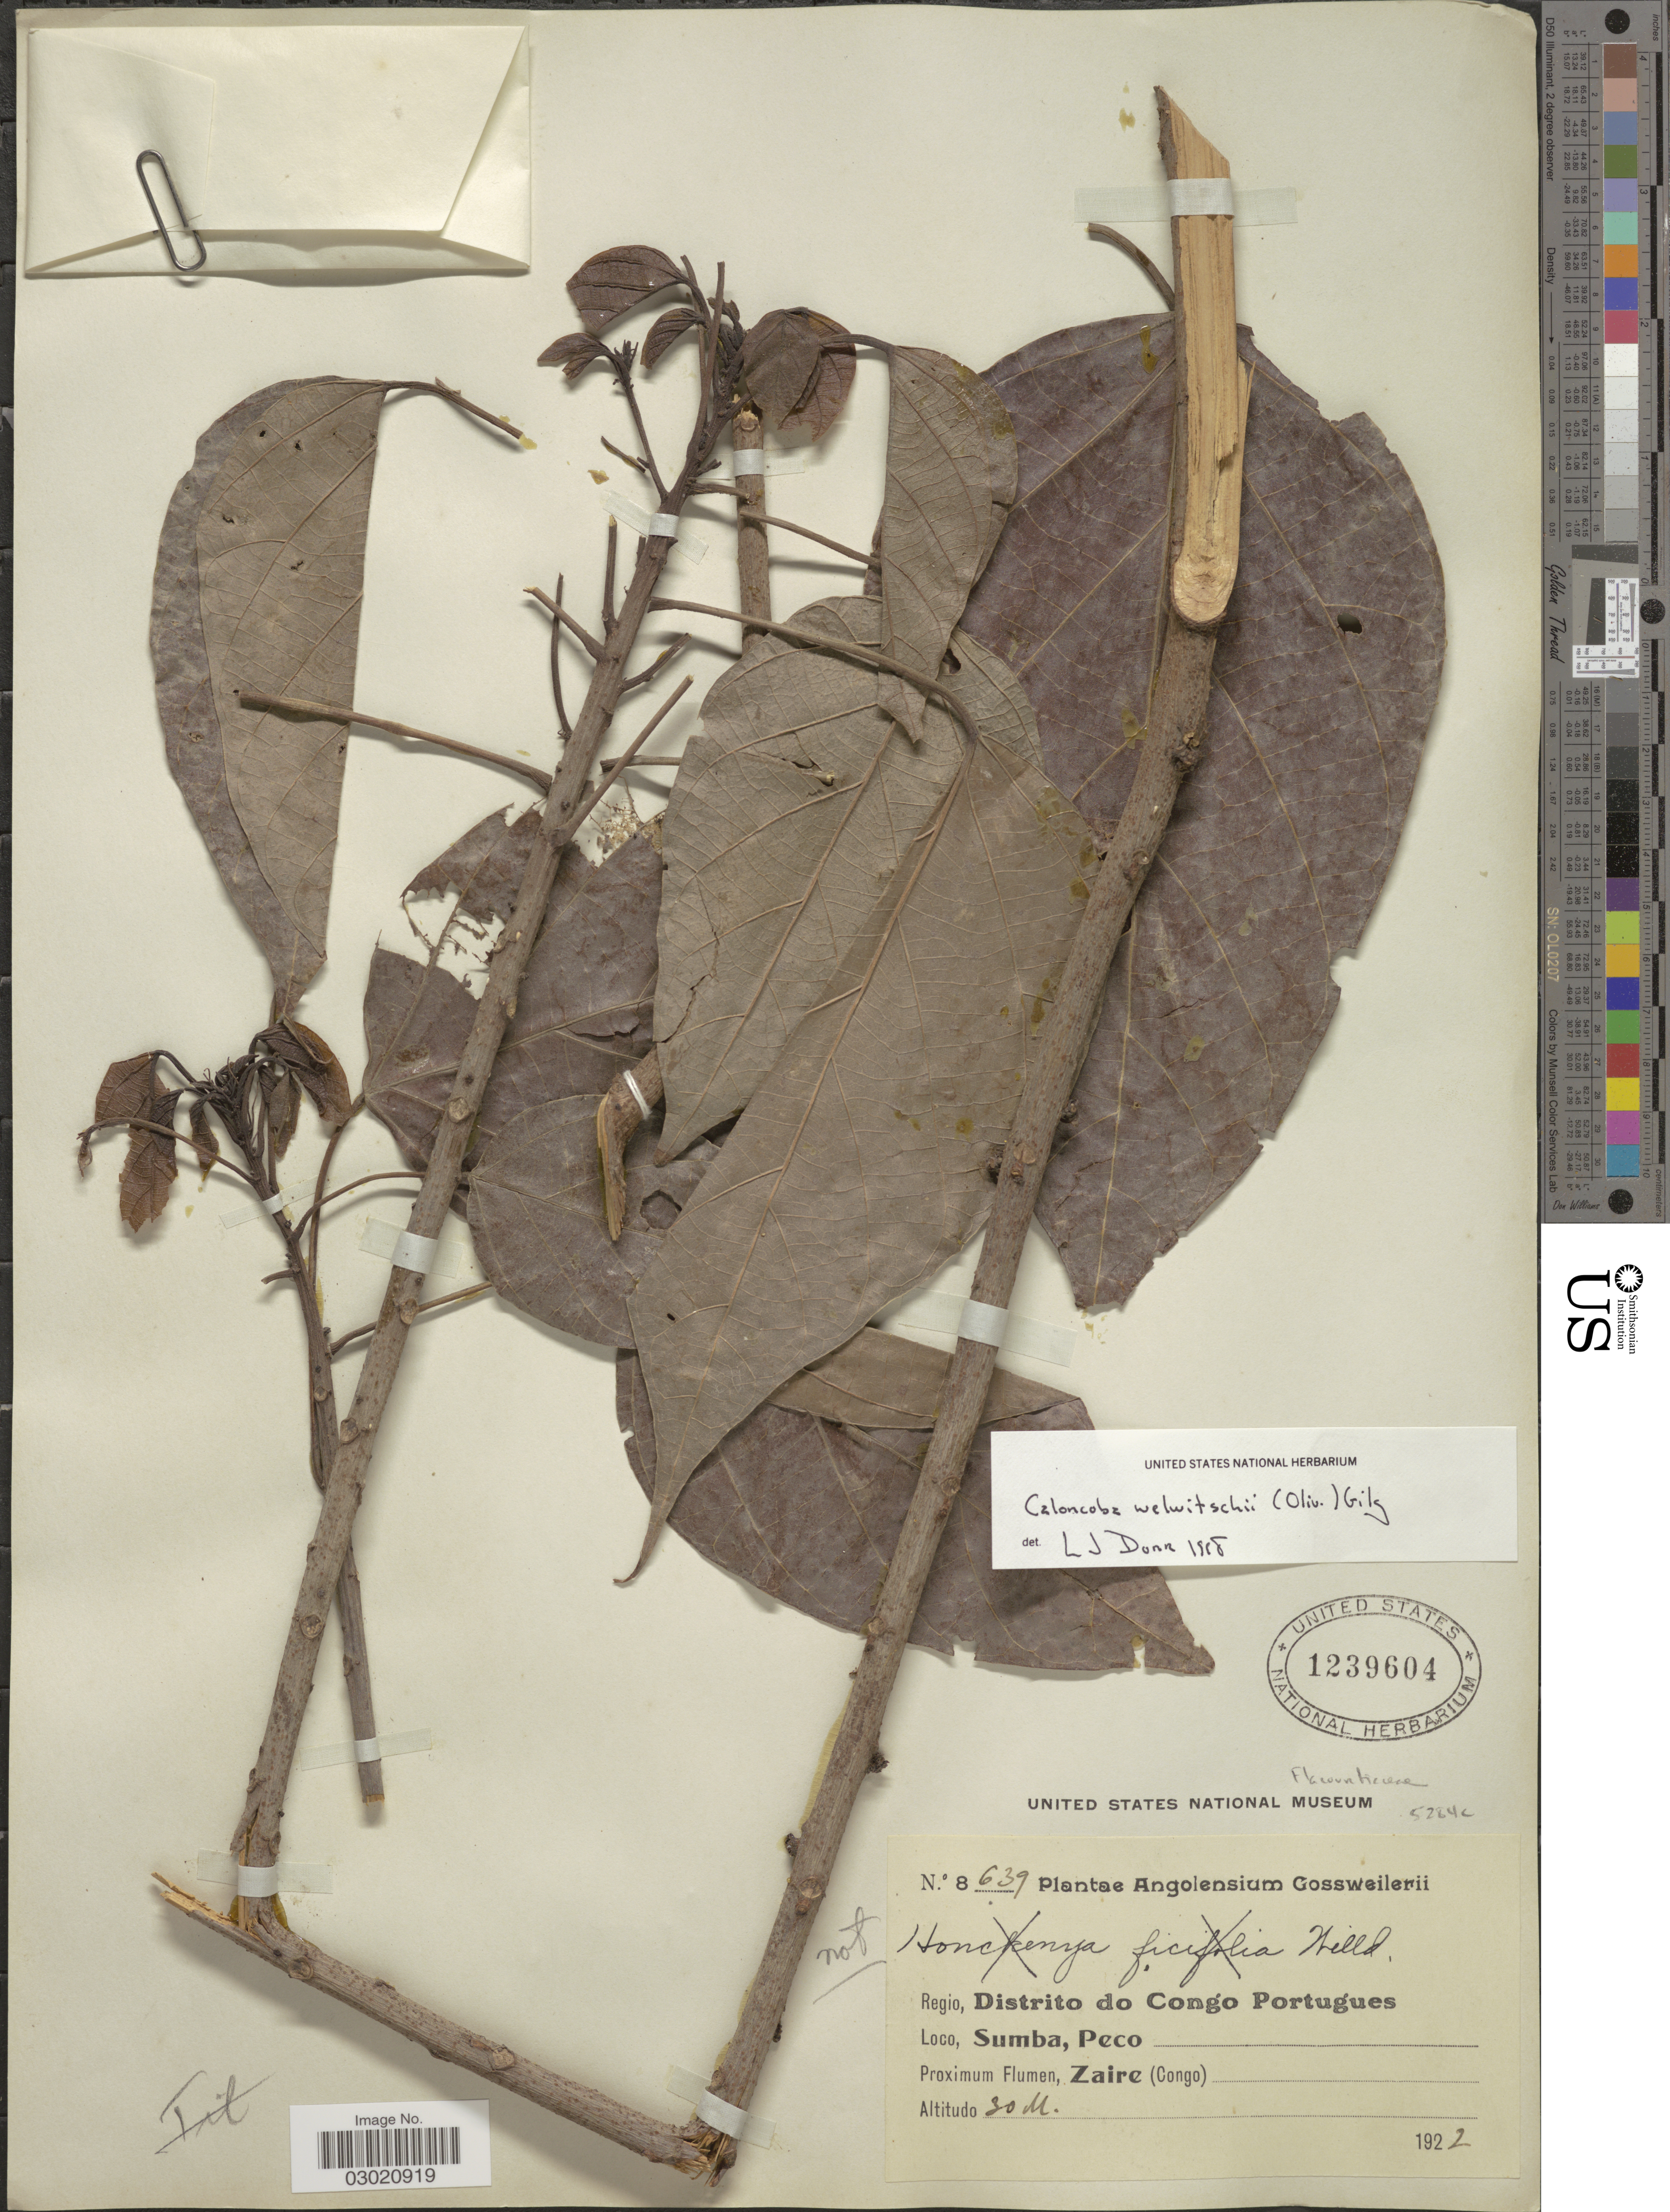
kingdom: Plantae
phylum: Tracheophyta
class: Magnoliopsida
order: Malpighiales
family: Achariaceae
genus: Caloncoba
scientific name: Caloncoba welwitschii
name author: (Oliv.) Gilg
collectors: -. Gossweiler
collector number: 8639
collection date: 1922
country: Angola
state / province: Zaire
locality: Regio, Distrito do Congo Portugues. Sumba, Peco. Proximum Flumen, Zaire (Congo).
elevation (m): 30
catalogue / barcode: US 1239604